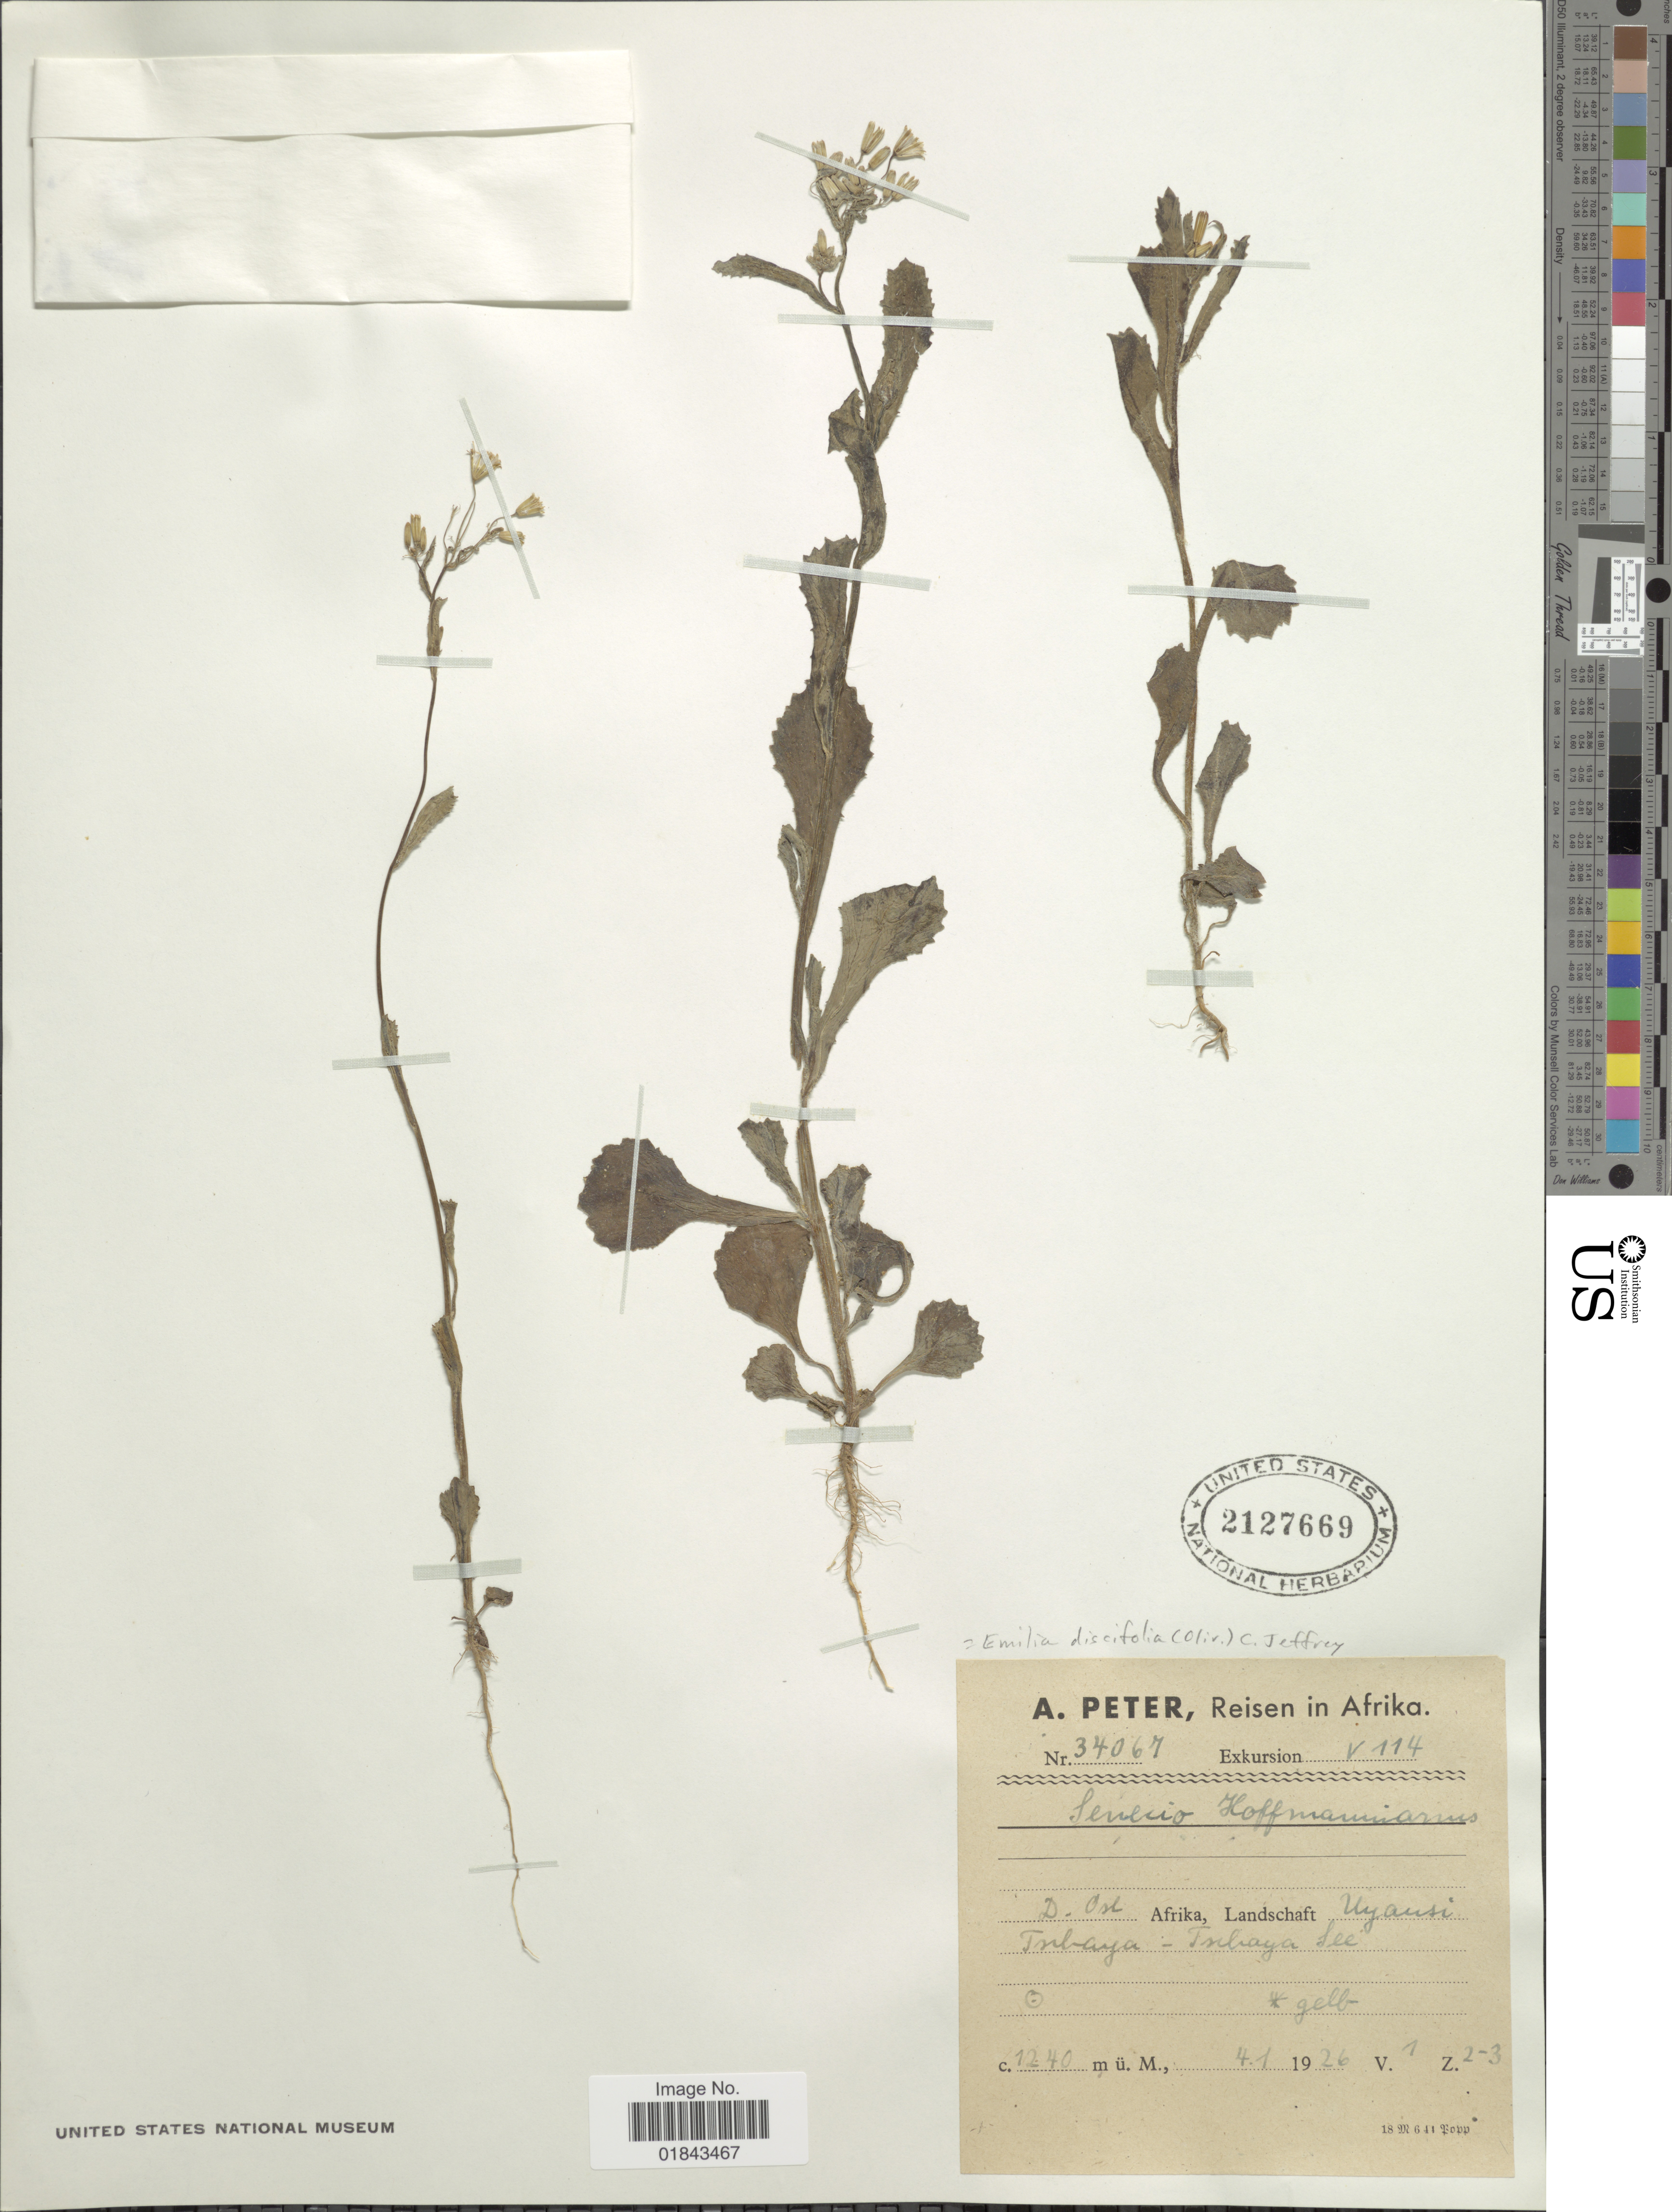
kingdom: Plantae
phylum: Tracheophyta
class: Magnoliopsida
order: Asterales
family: Asteraceae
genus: Emilia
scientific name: Emilia discifolia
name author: (Oliv.) C. Jeffrey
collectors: A. Peter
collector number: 34067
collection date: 1926-01-04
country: Tanzania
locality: D. Ost Afrika, Landschaft Uyansi. Tschaya - Tschaya See.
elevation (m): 1240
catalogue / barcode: US 2127669